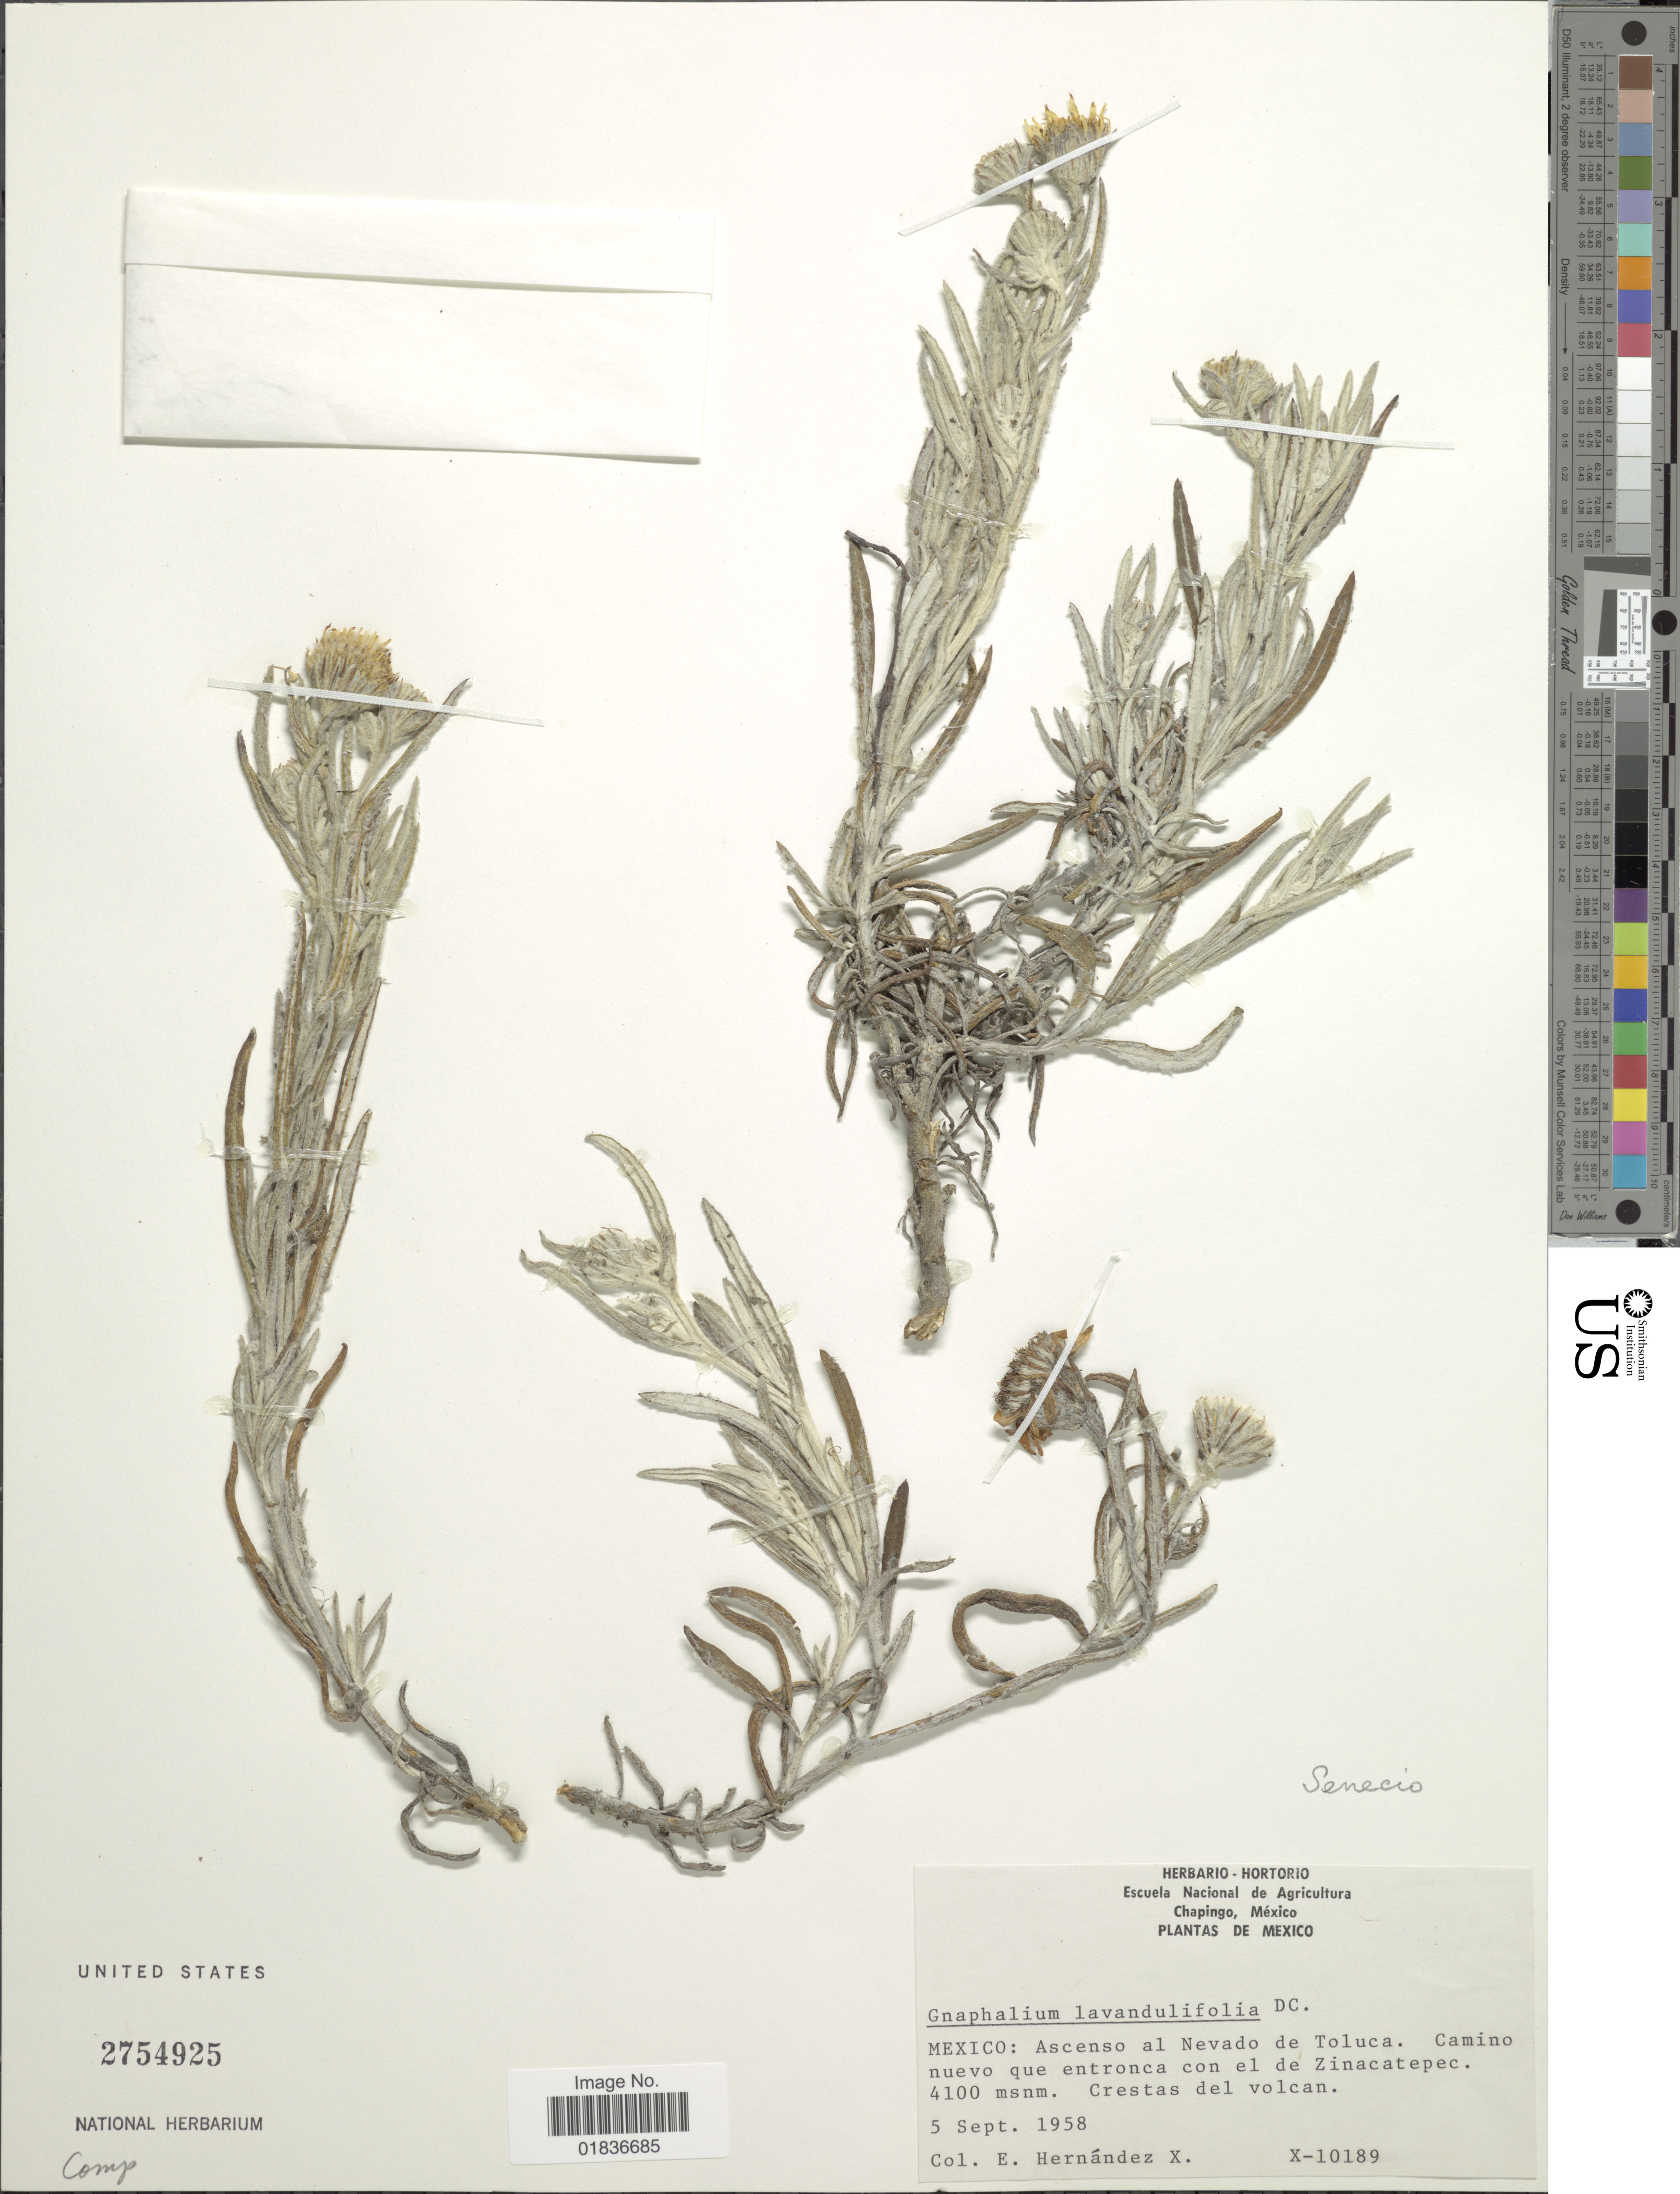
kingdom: Plantae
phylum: Tracheophyta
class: Magnoliopsida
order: Asterales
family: Asteraceae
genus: Senecio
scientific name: Senecio sp.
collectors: E. Hernandez X.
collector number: X-10189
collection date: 1958-09-05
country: Mexico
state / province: México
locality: México; Ascenso al Nevado de Toluca. Camino nuevo que entronca con el de Zinacatepec.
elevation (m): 4100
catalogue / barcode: US 2754925